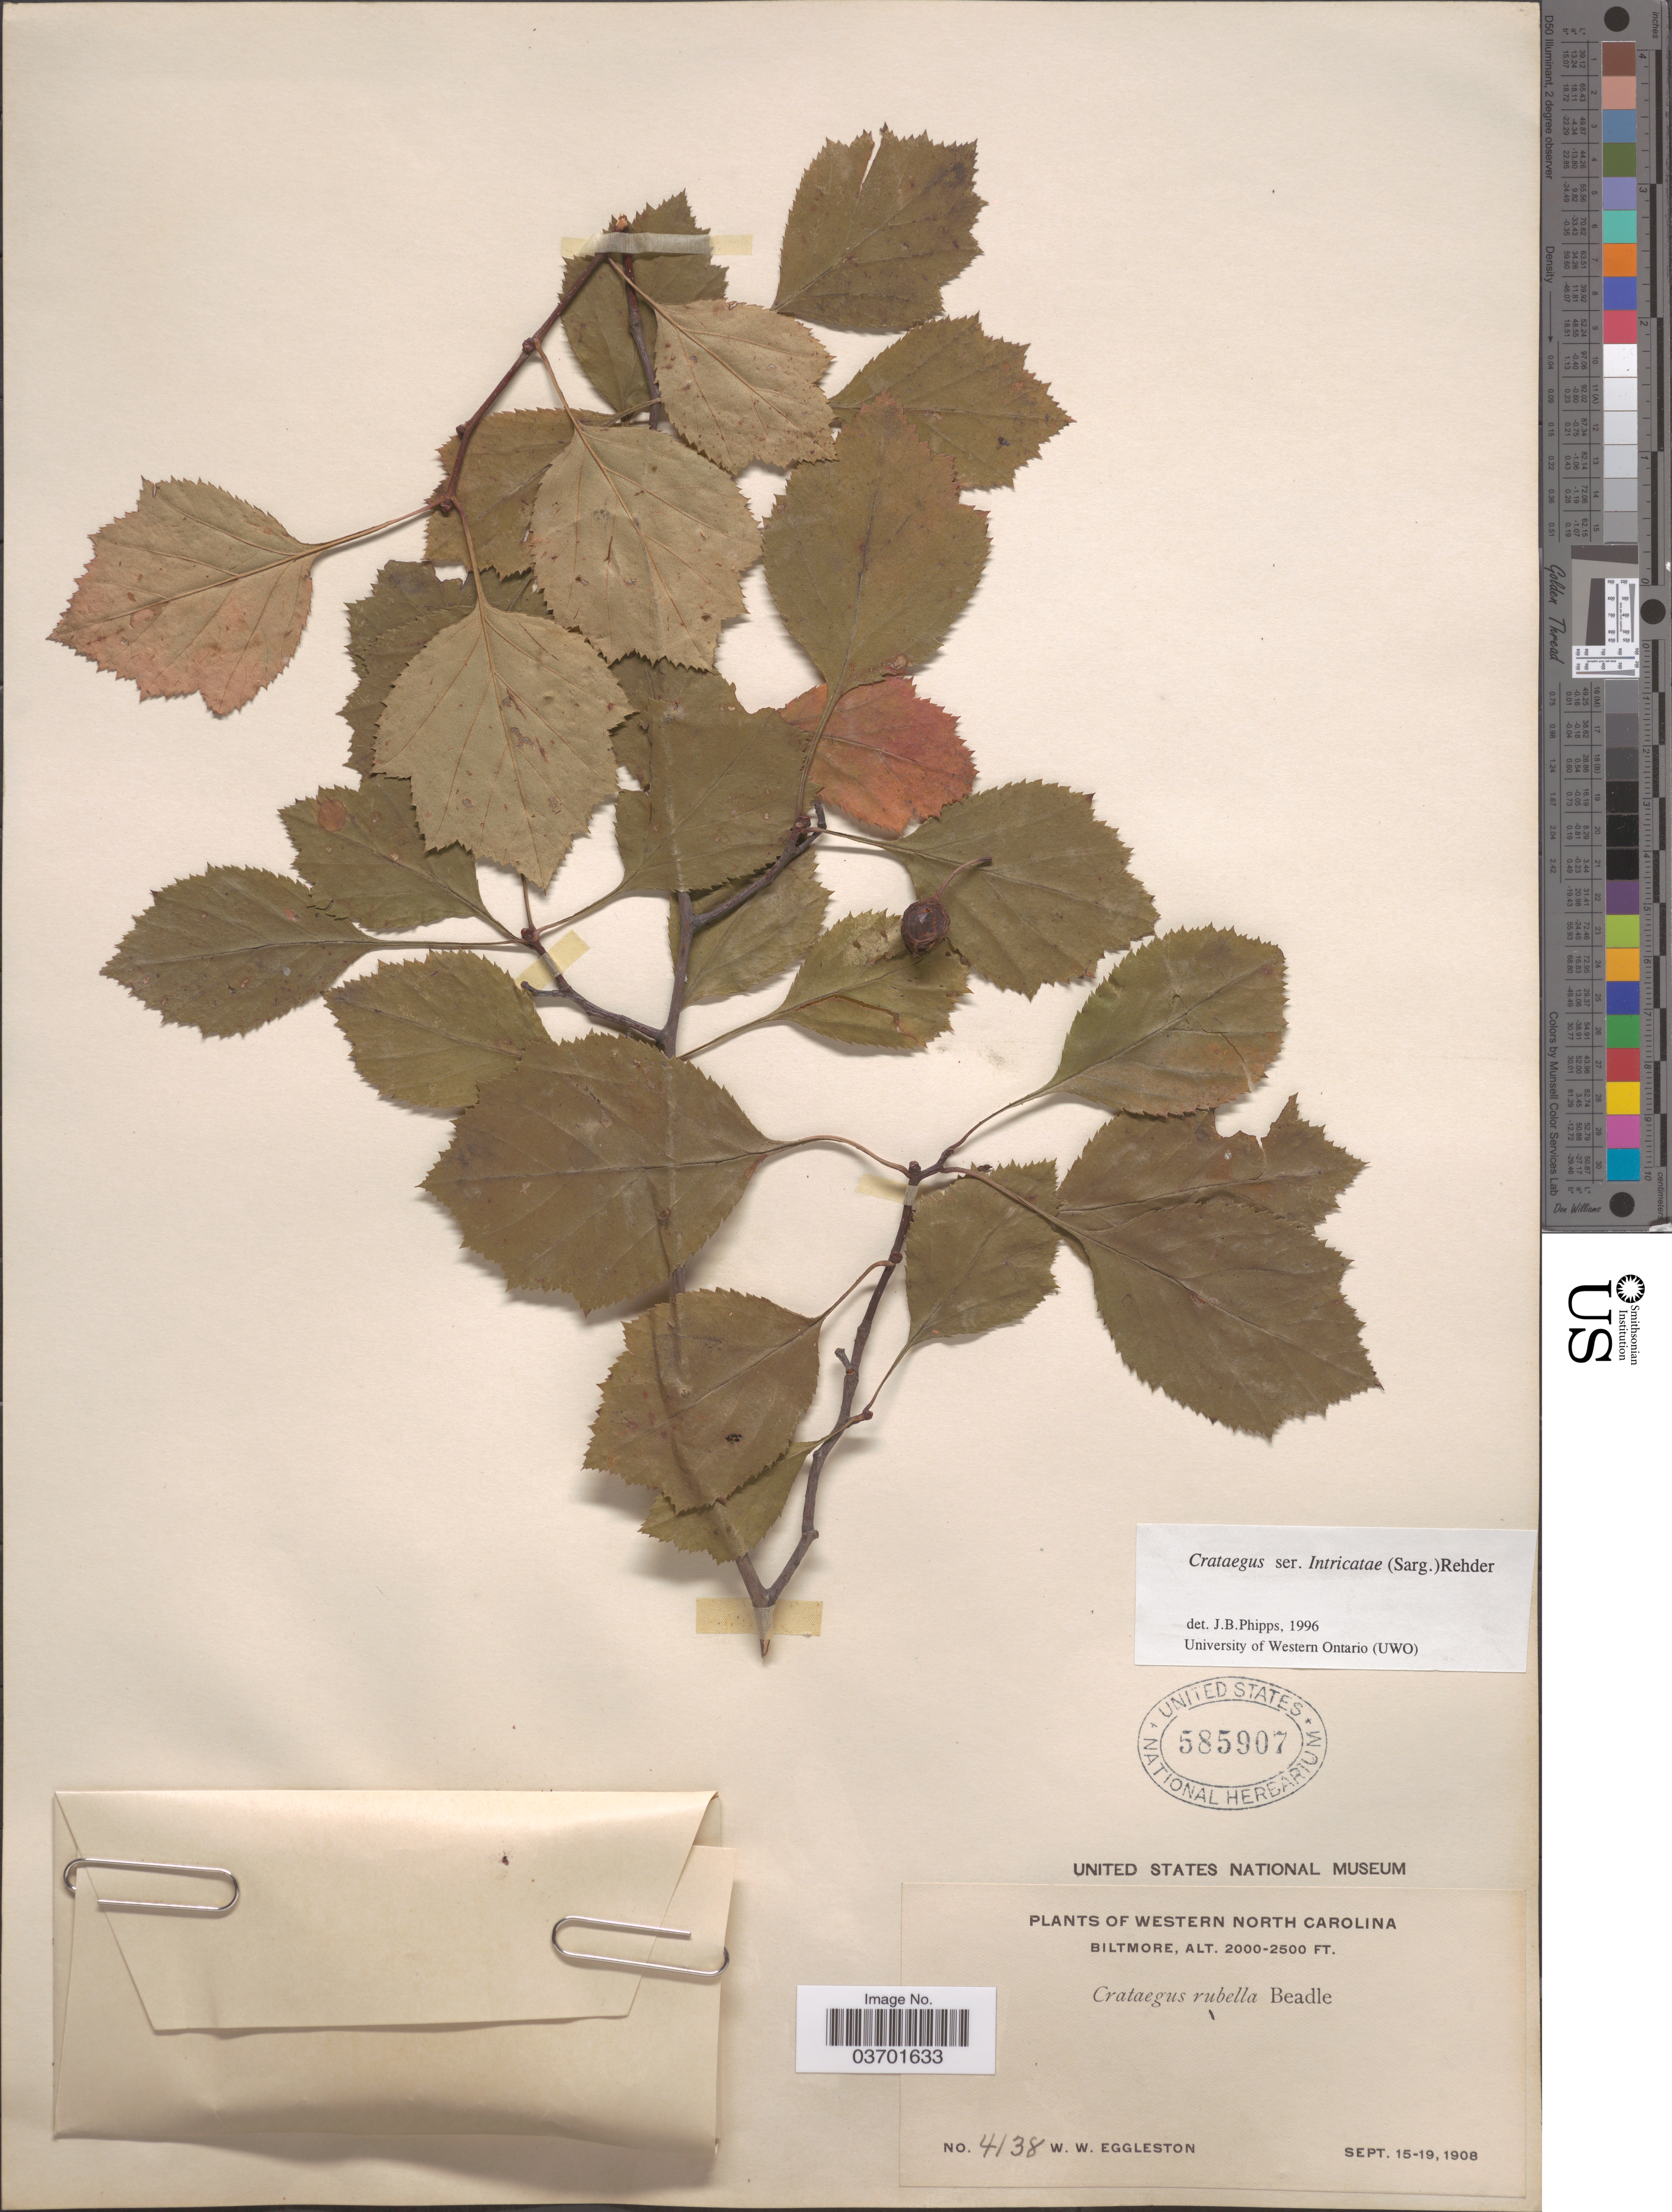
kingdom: Plantae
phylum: Tracheophyta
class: Magnoliopsida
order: Rosales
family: Rosaceae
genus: Crataegus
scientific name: Crataegus rubella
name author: Beadle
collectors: W. W. Eggleston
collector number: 4138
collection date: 1908-09-15/1908-09-19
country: United States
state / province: North Carolina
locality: Western North Carolina. Biltmore.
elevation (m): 610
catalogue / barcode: US 585907